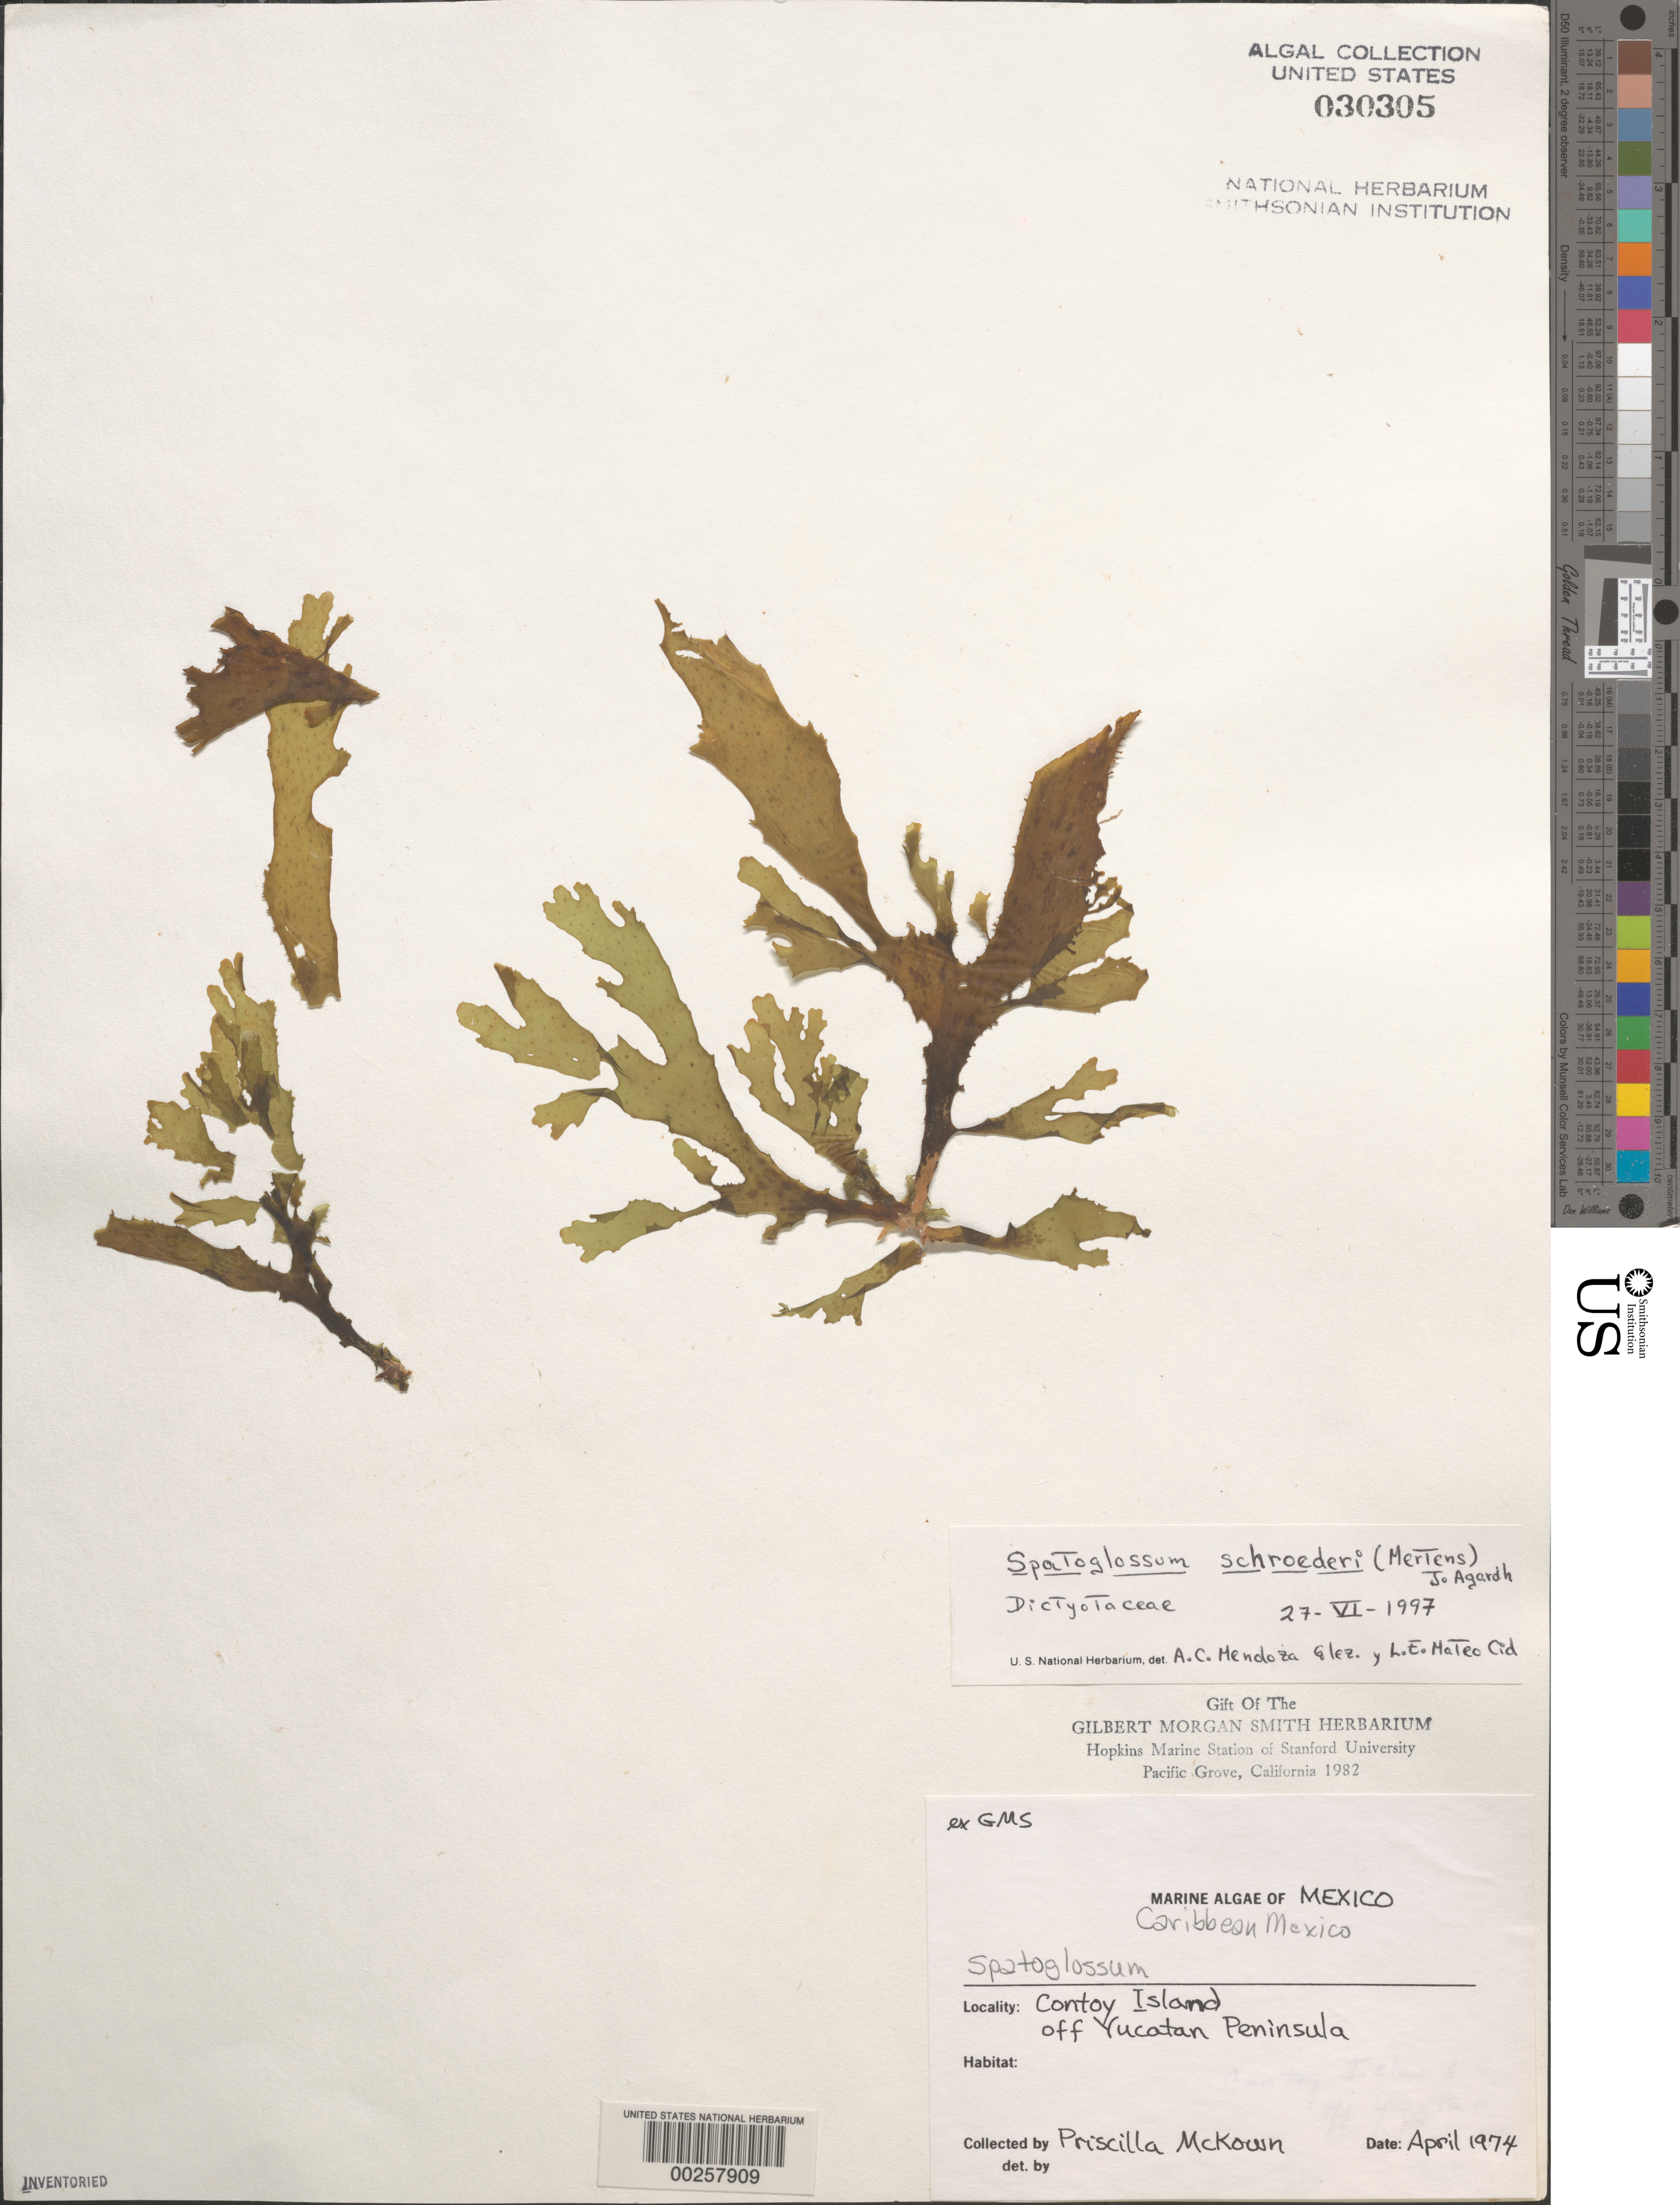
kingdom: Chromista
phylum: Ochrophyta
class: Phaeophyceae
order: Dictyotales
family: Dictyotaceae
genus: Spatoglossum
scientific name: Spatoglossum sp.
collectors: P. McKown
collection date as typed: Apr 1974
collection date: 1974-04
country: Mexico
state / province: Yucatan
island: Contoy Island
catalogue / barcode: US 30305